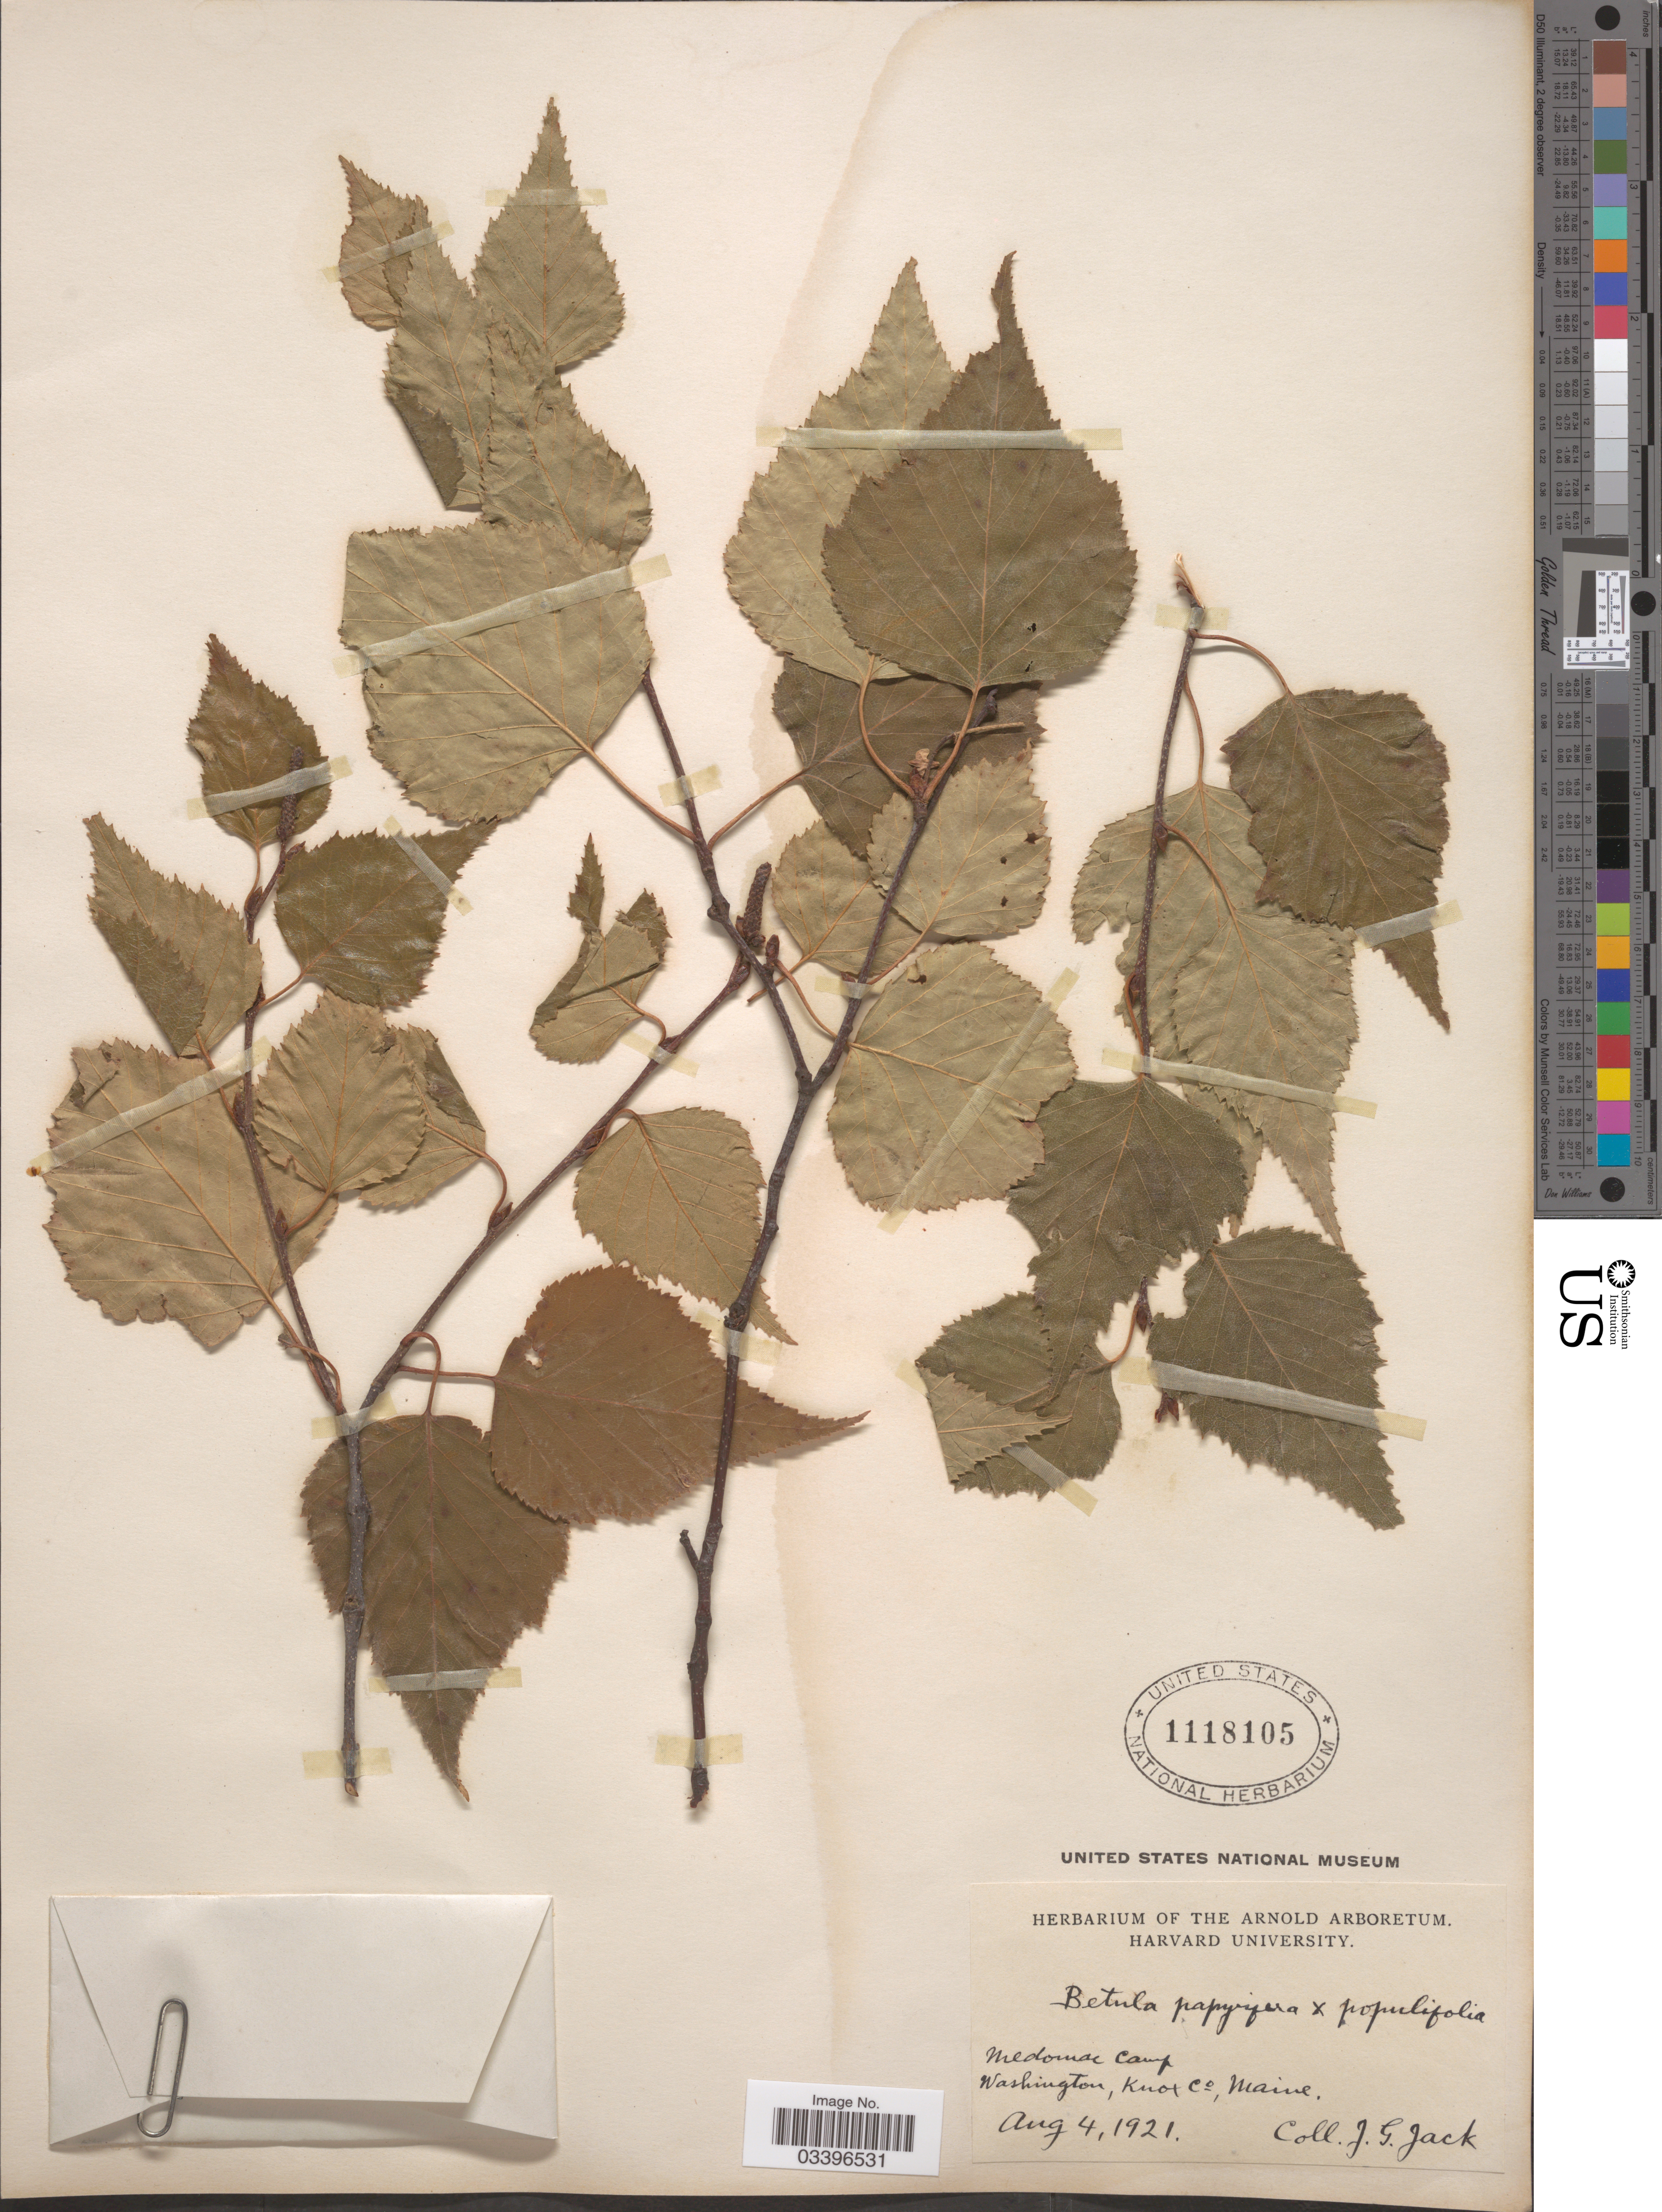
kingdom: Plantae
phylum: Tracheophyta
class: Magnoliopsida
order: Fagales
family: Betulaceae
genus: Betula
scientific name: Betula papyrifera x B. populifolia Marshall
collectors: J. G. Jack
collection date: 1921-08-04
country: United States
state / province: Maine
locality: Medomac Camp. Washington, Knox Co.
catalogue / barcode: US 1118105